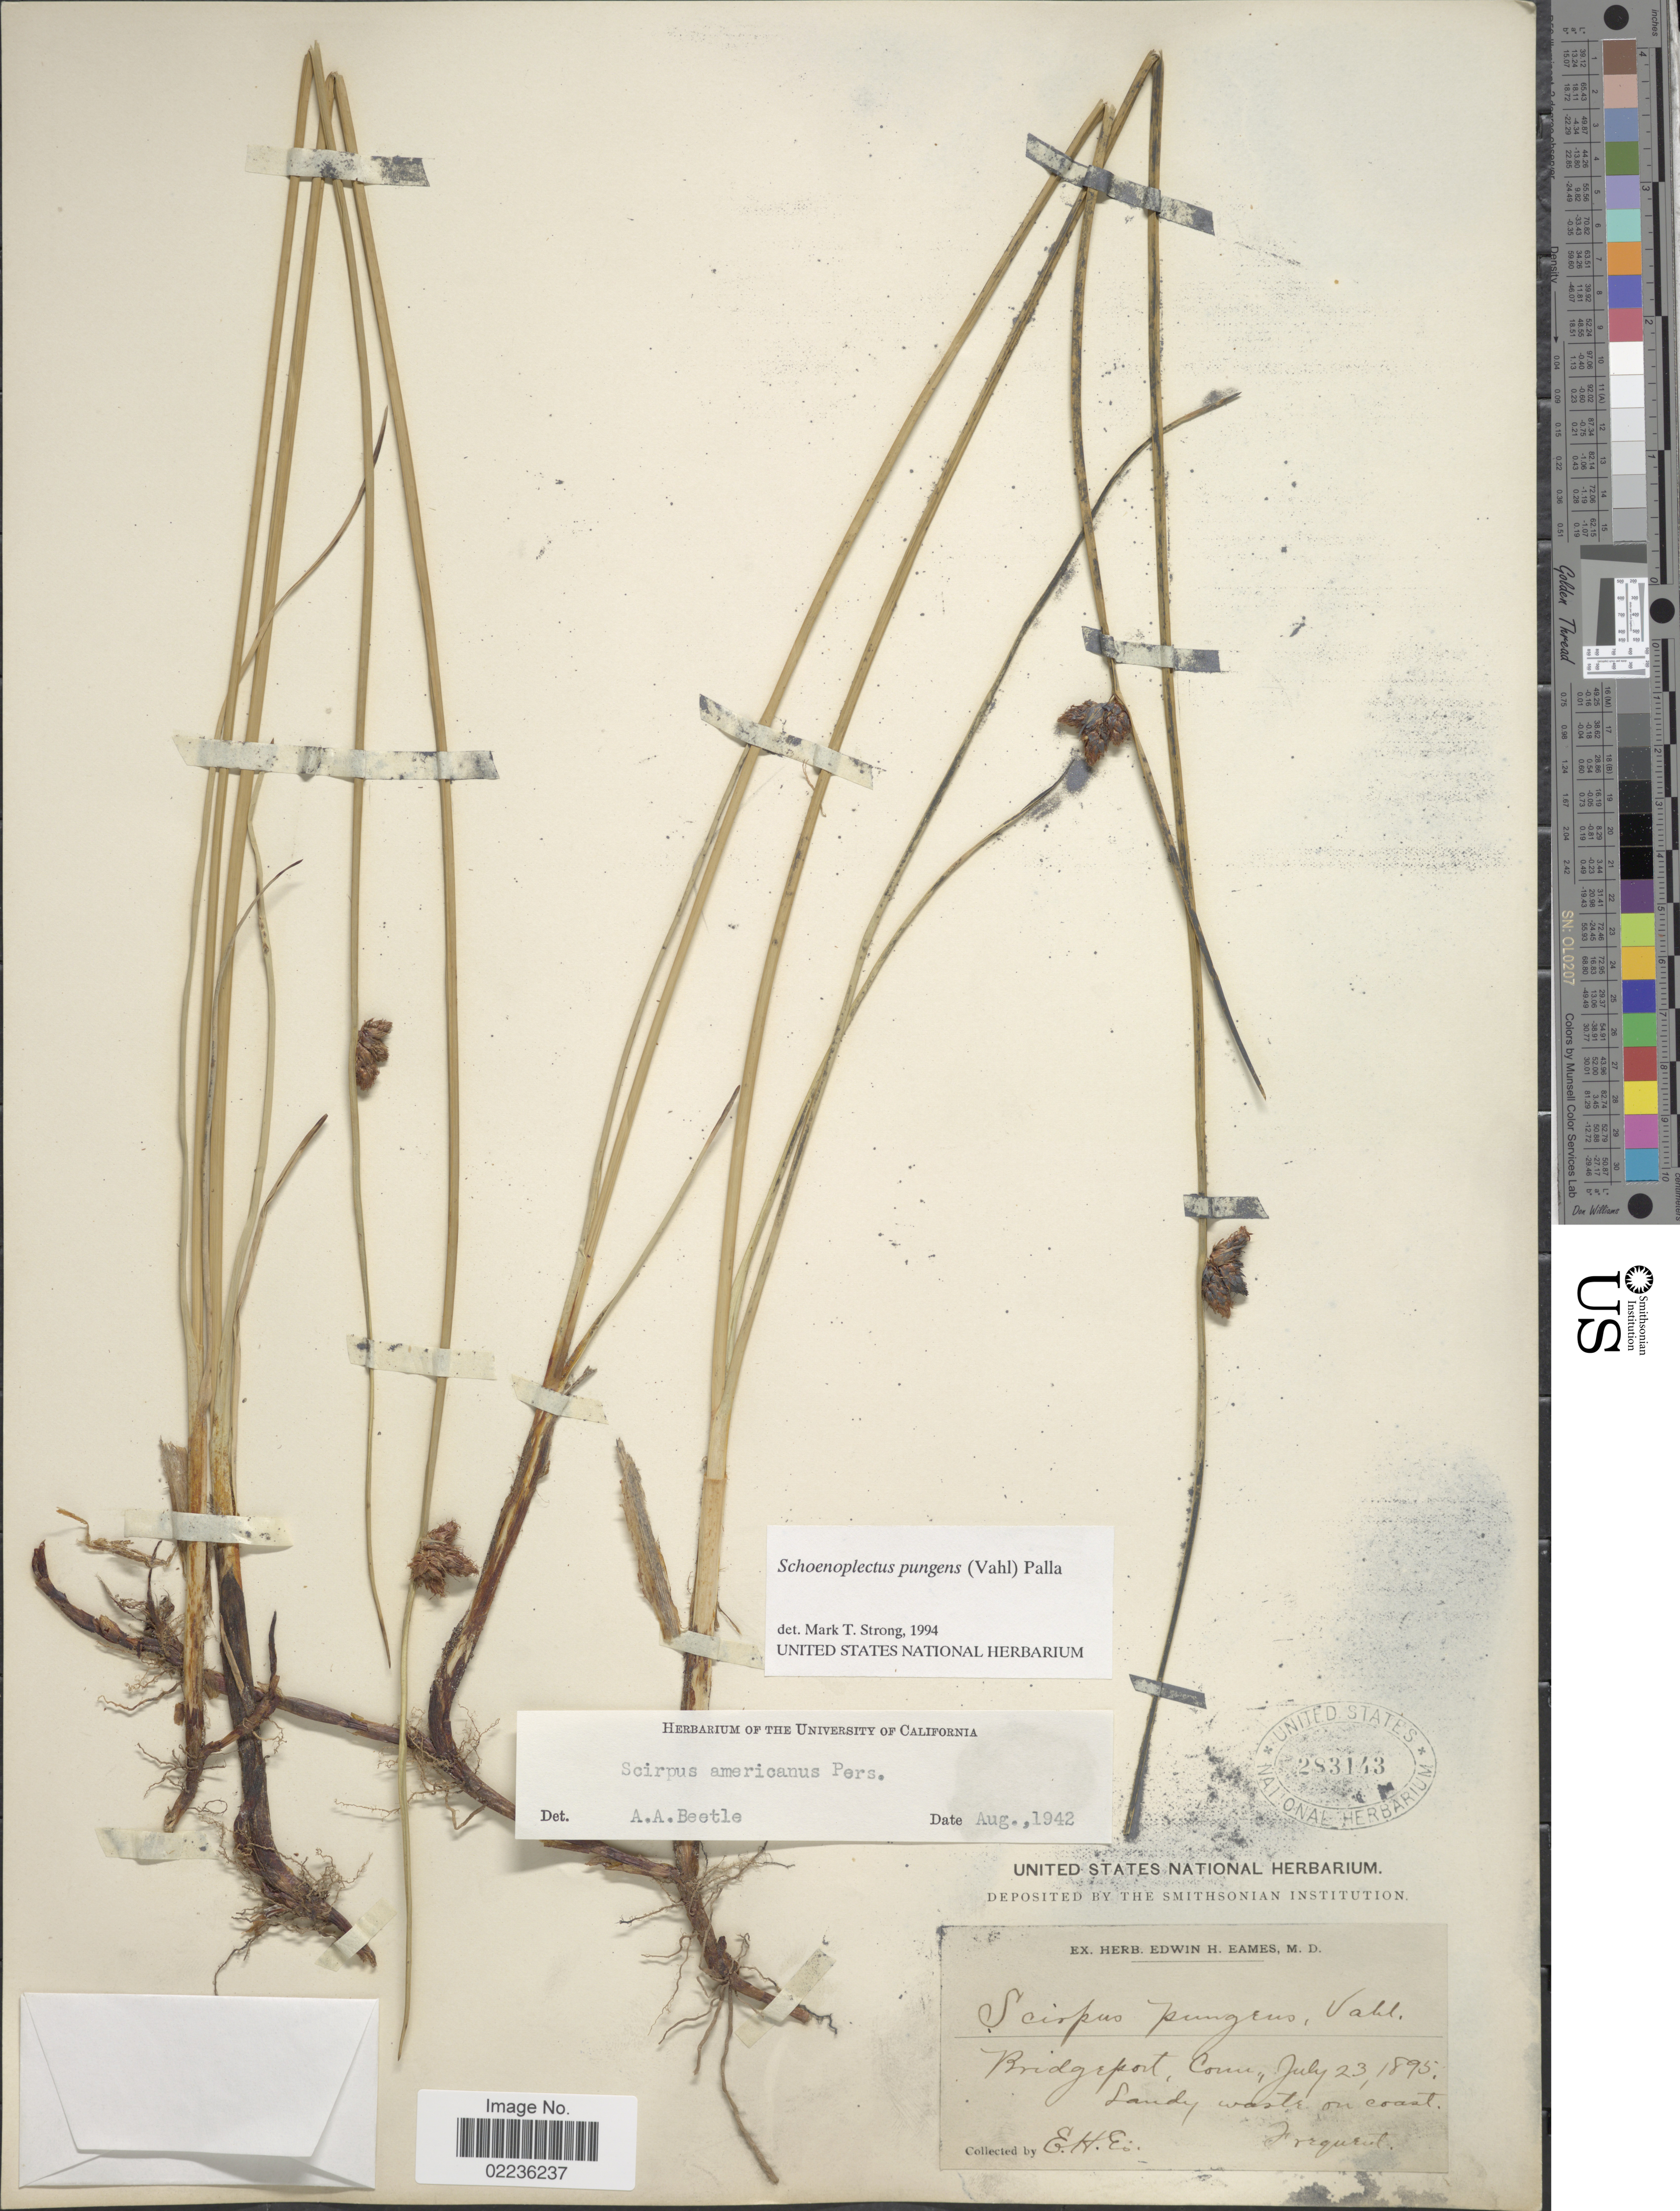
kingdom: Plantae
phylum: Tracheophyta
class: Liliopsida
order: Poales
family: Cyperaceae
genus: Schoenoplectus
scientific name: Schoenoplectus pungens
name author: (Vahl) Palla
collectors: E. H. Eames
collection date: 1895-07-23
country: United States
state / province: Connecticut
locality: Bridgeport, Conn. Sandy waste on coast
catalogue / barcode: US 283143